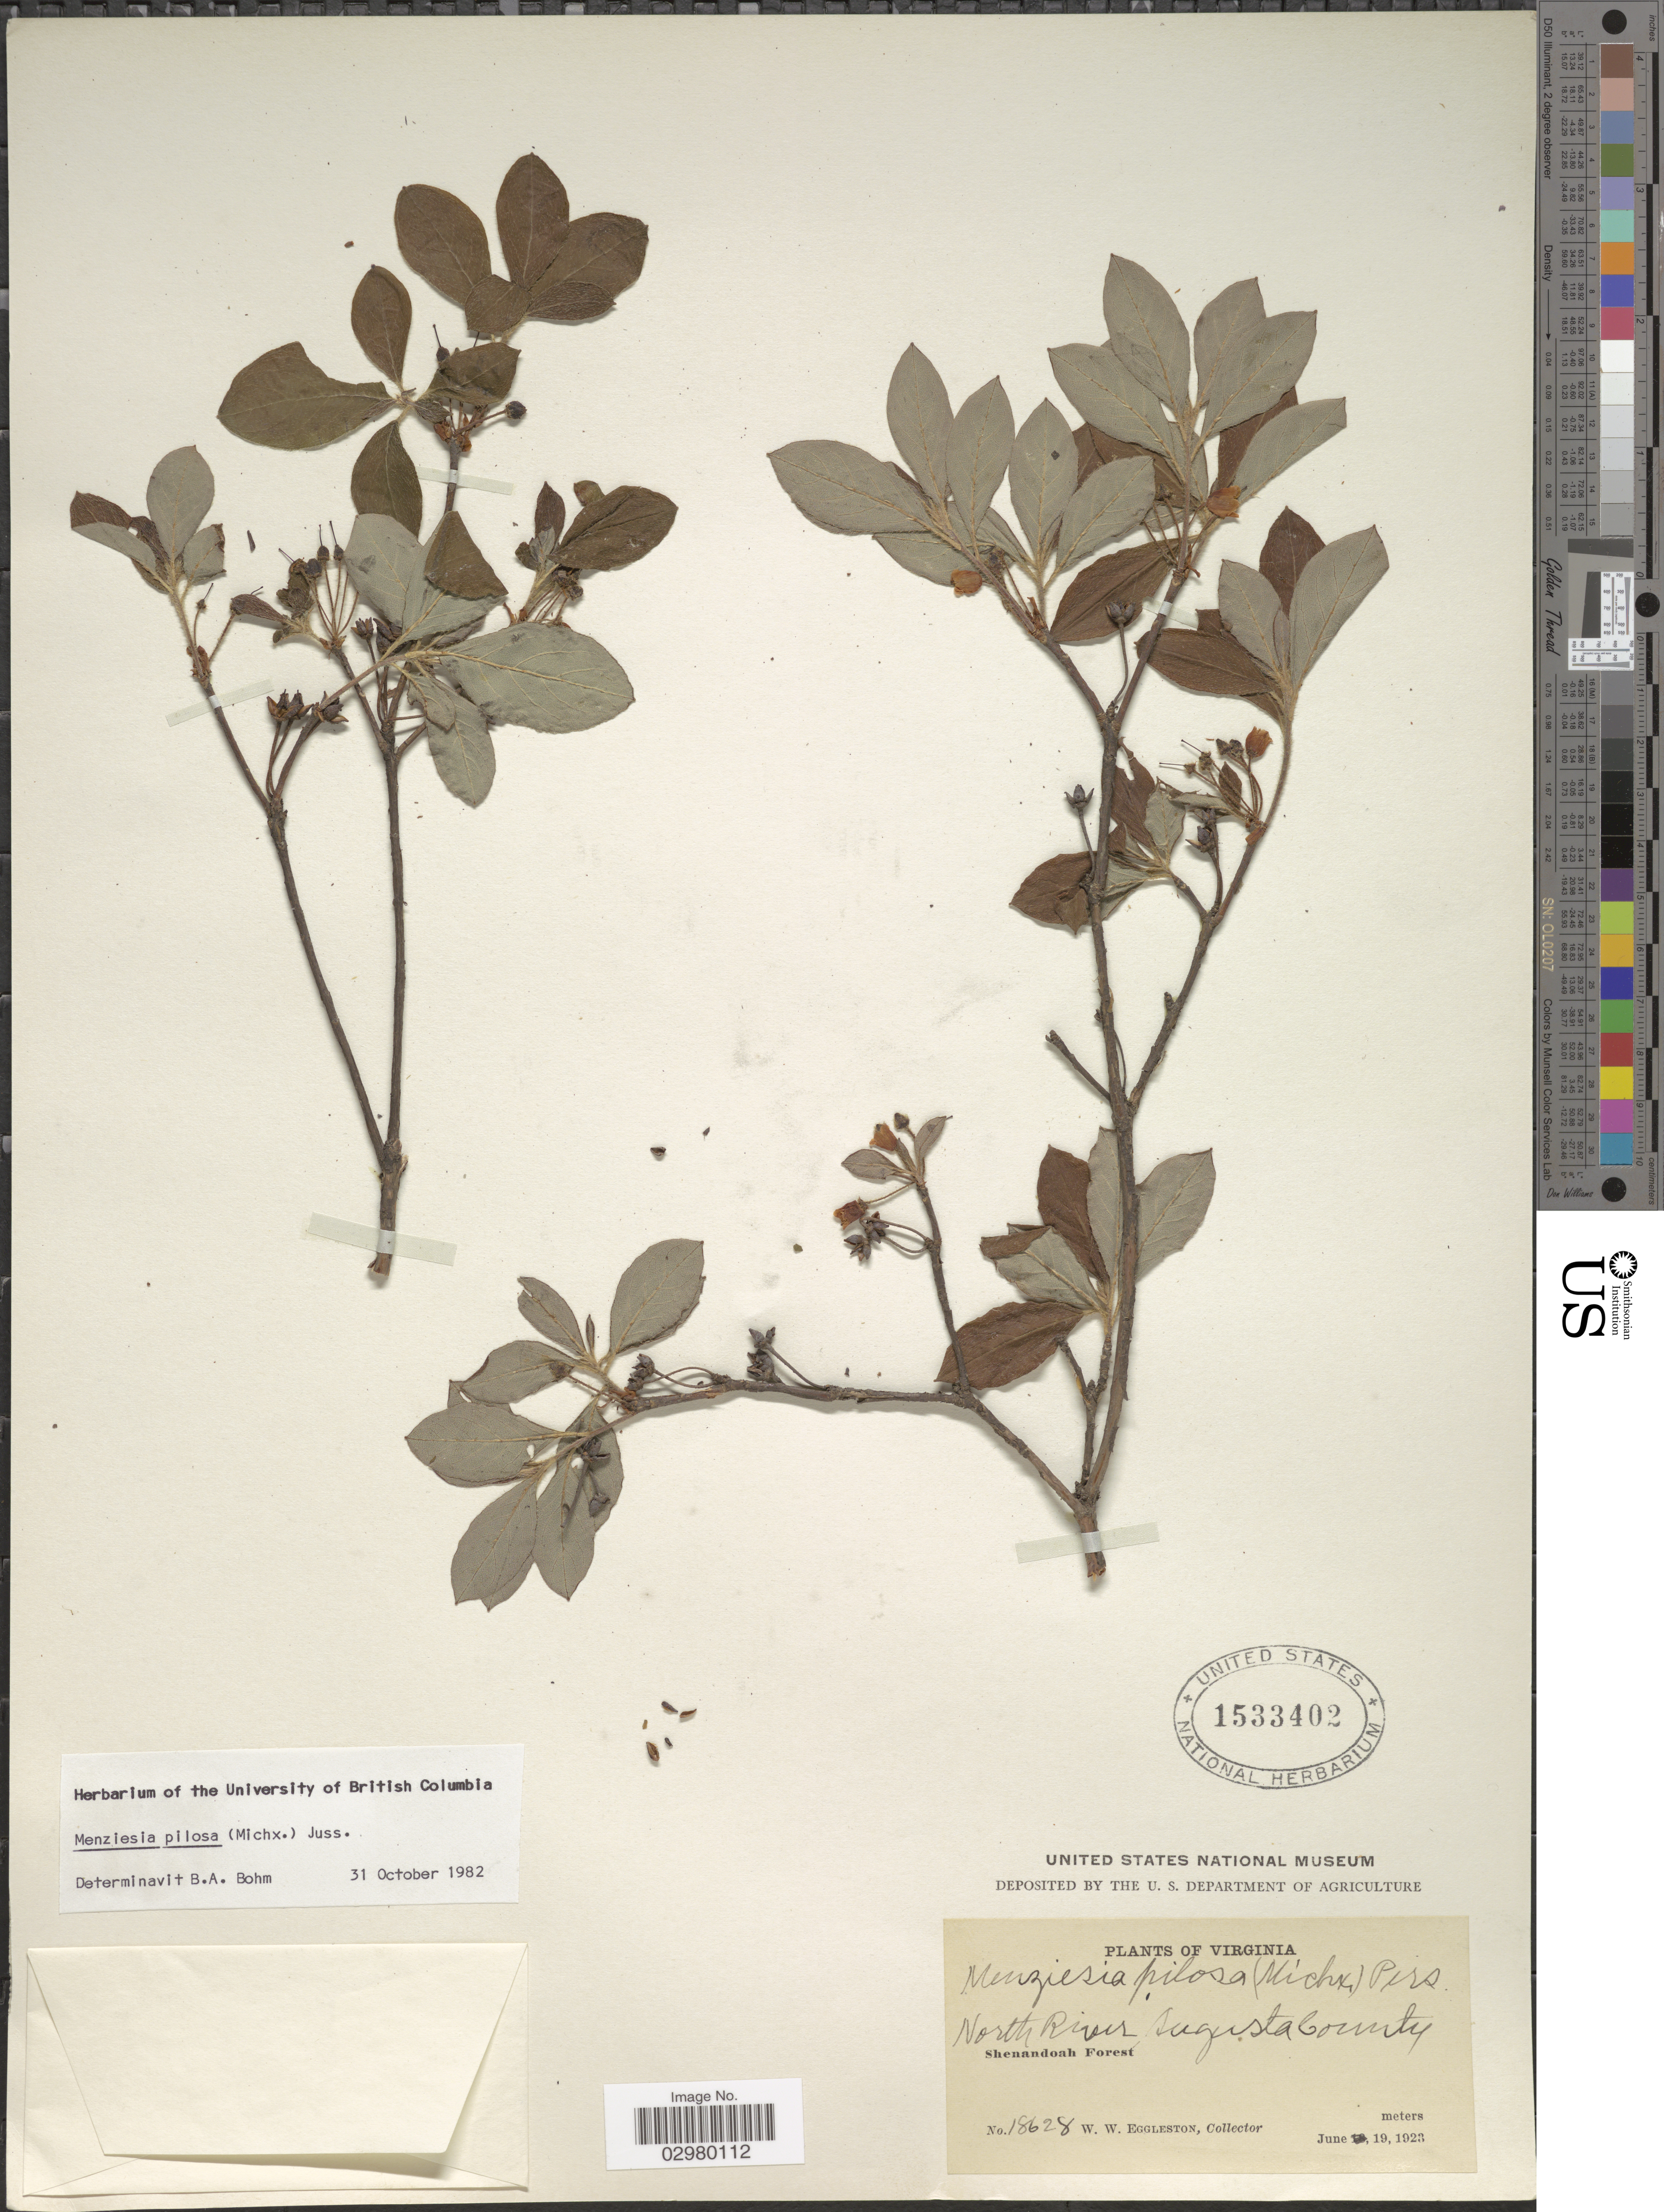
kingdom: Plantae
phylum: Tracheophyta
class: Magnoliopsida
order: Ericales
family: Ericaceae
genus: Menziesia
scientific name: Menziesia pilosa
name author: (Michx.) Juss.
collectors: W. W. Eggleston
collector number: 18628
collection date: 1923-06-19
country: United States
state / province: Virginia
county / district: Augusta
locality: North River, Augusta County. Shenandoah Forest.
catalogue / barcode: US 1533402